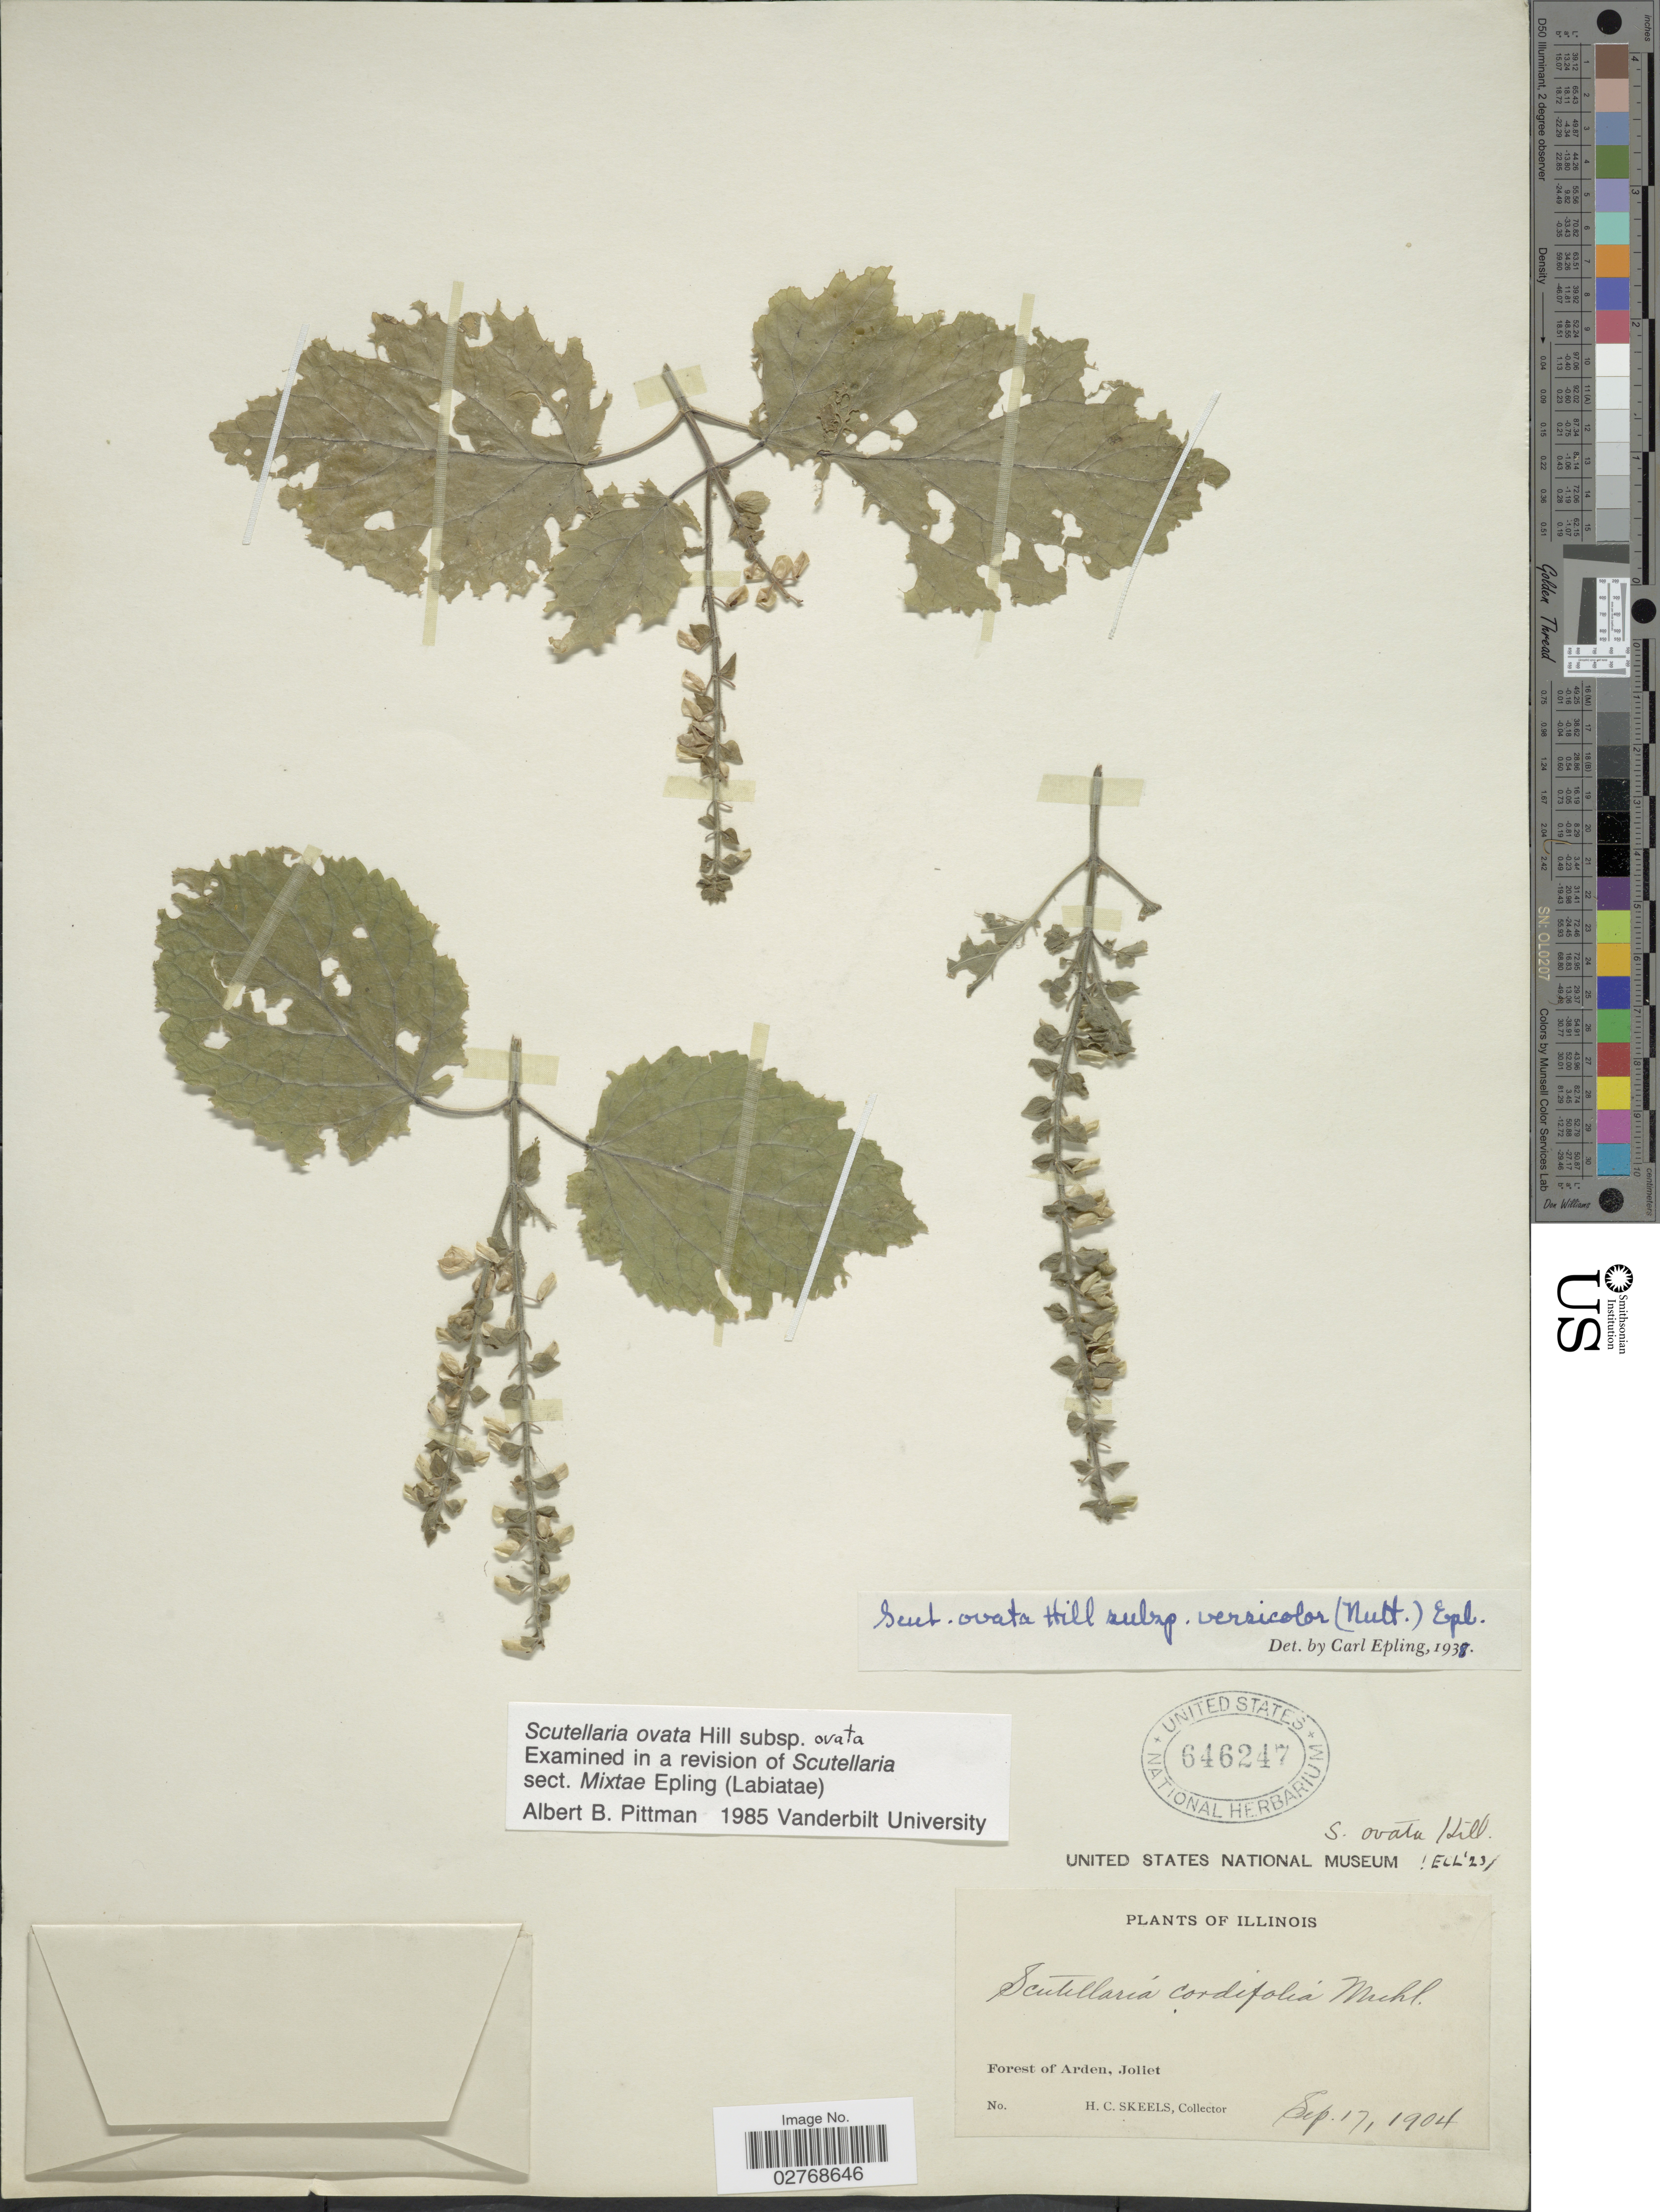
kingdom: Plantae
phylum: Tracheophyta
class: Magnoliopsida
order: Lamiales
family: Lamiaceae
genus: Scutellaria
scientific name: Scutellaria ovata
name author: Hill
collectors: H. Skeels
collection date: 1904-09-17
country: United States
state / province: Illinois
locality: Forest of Arden, Joliet.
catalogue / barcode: US 646247